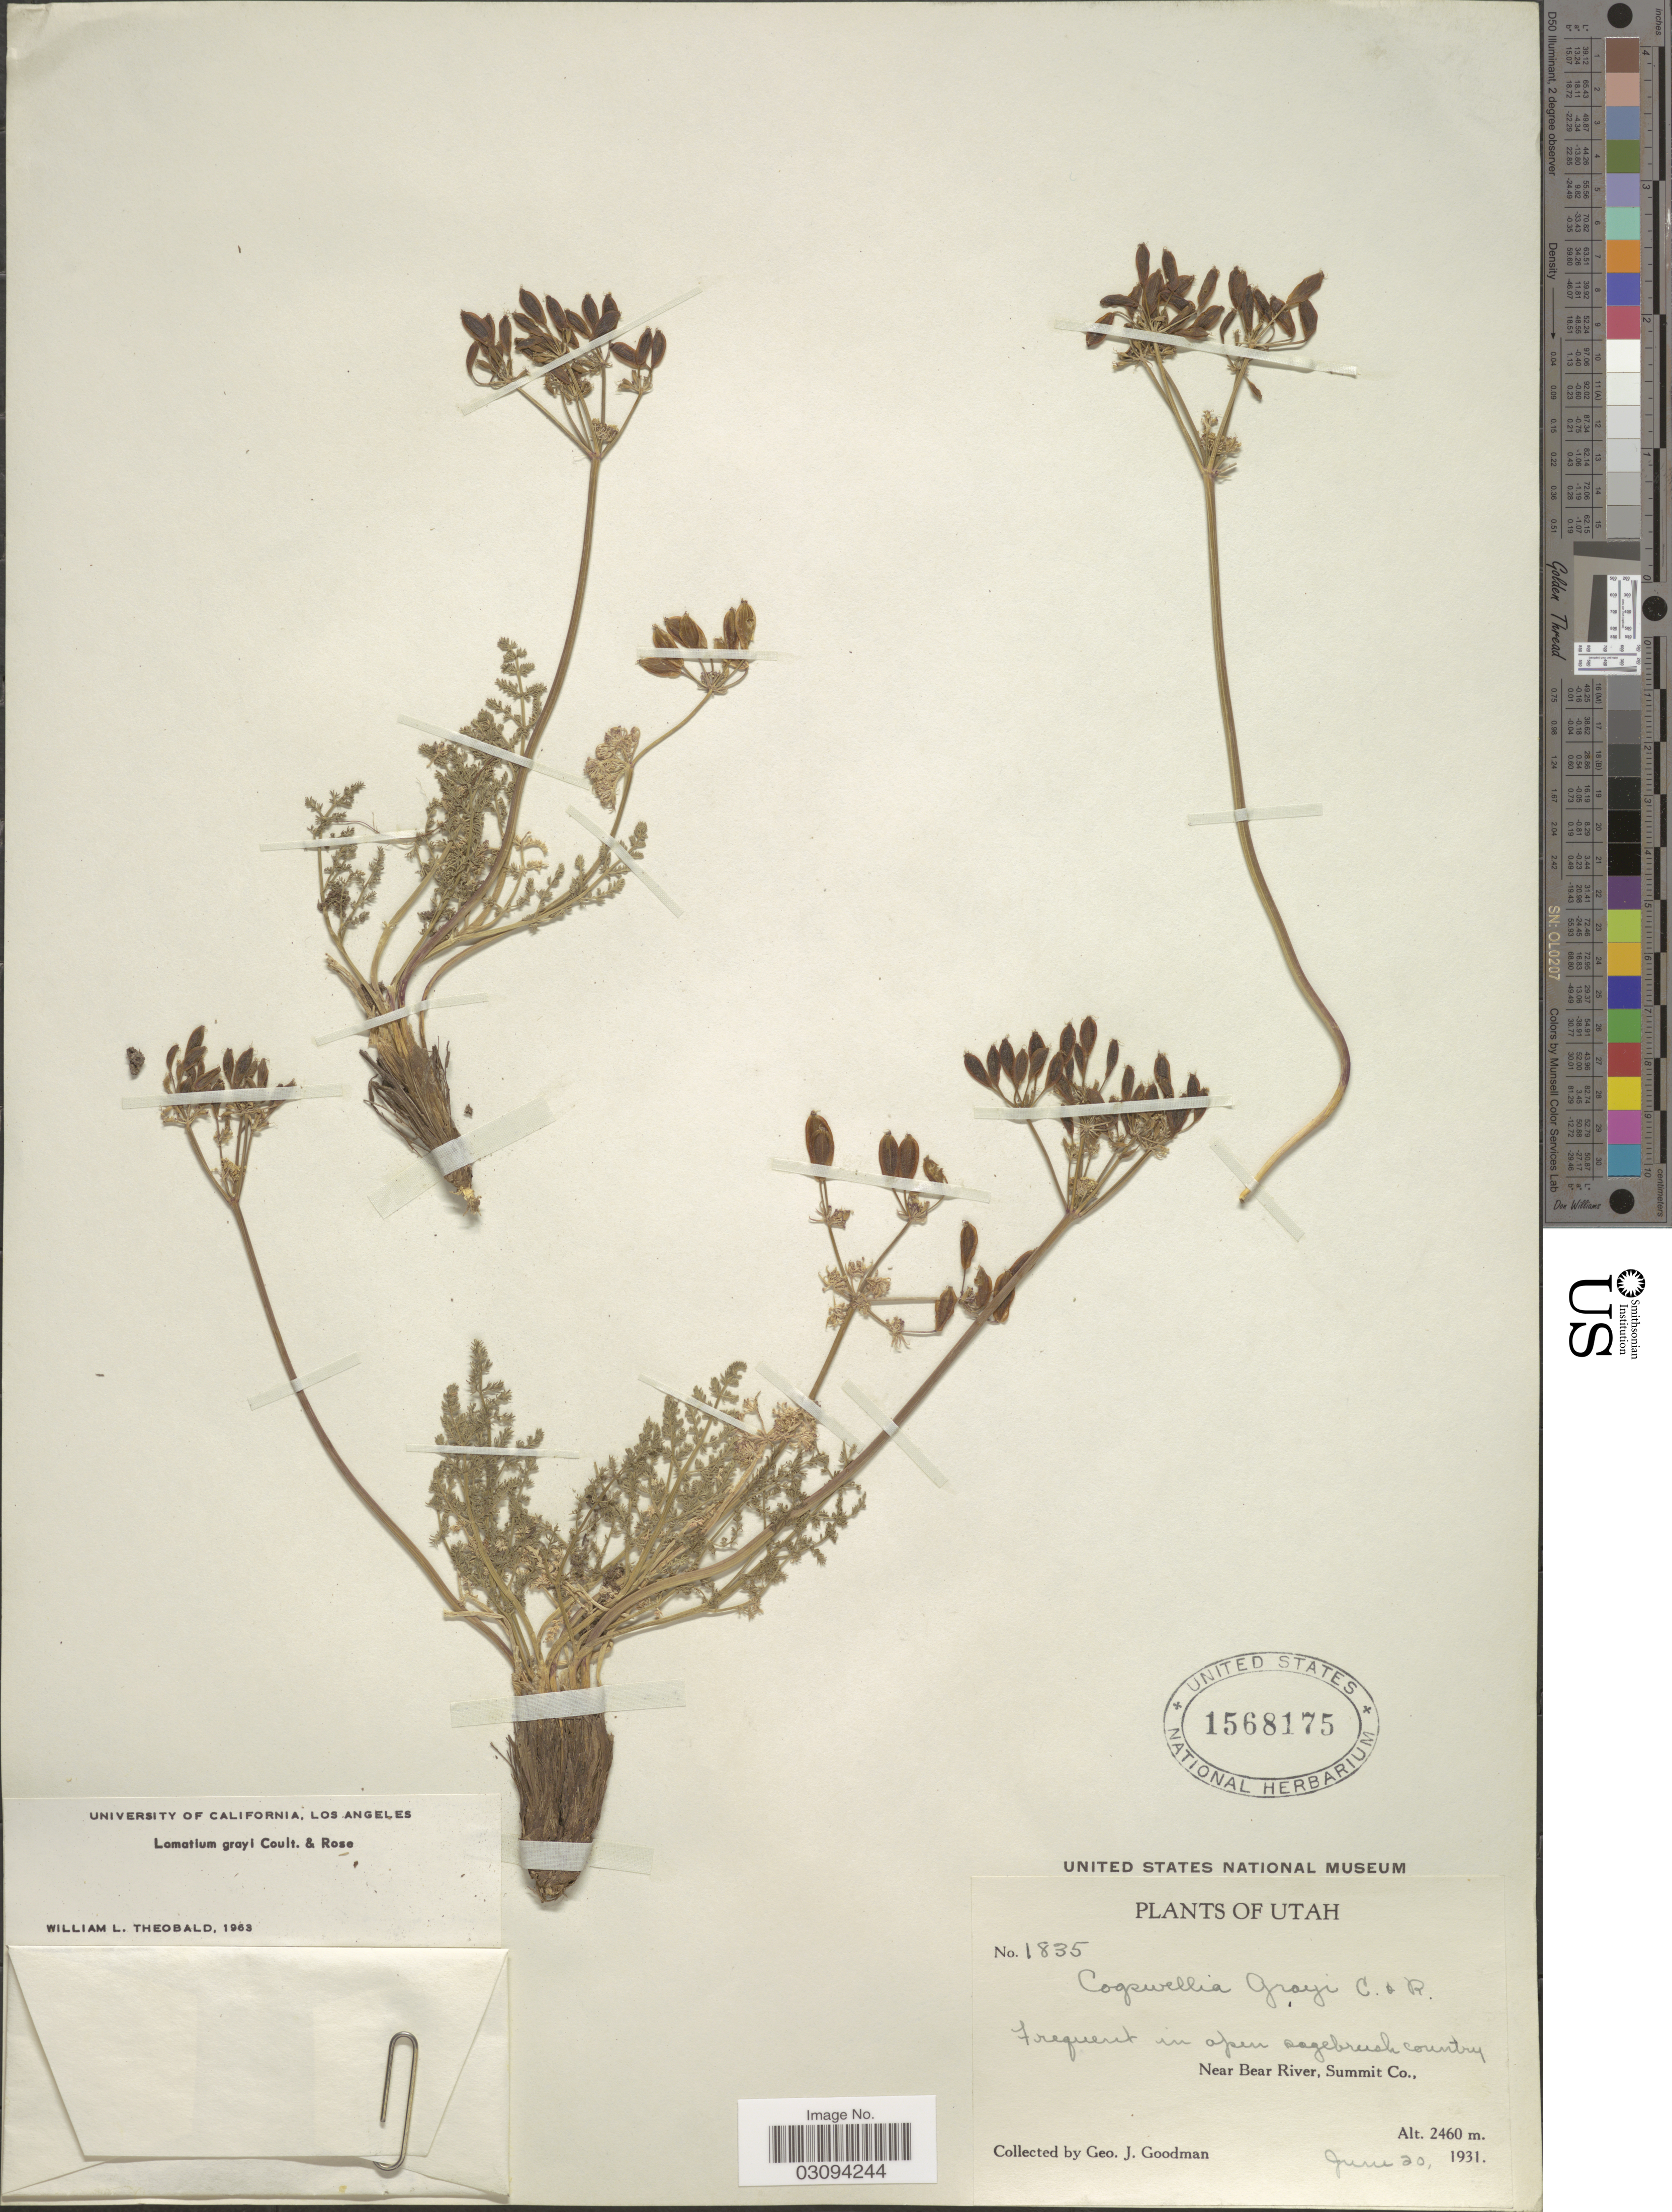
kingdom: Plantae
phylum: Tracheophyta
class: Magnoliopsida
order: Apiales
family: Apiaceae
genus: Lomatium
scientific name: Lomatium grayi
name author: (J.M. Coult. & Rose) J.M. Coult. & Rose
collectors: G. J. Goodman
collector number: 1835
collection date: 1931-06-20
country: United States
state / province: Utah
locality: Near Bear River, Summit Co.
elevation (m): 2460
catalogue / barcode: US 1568175